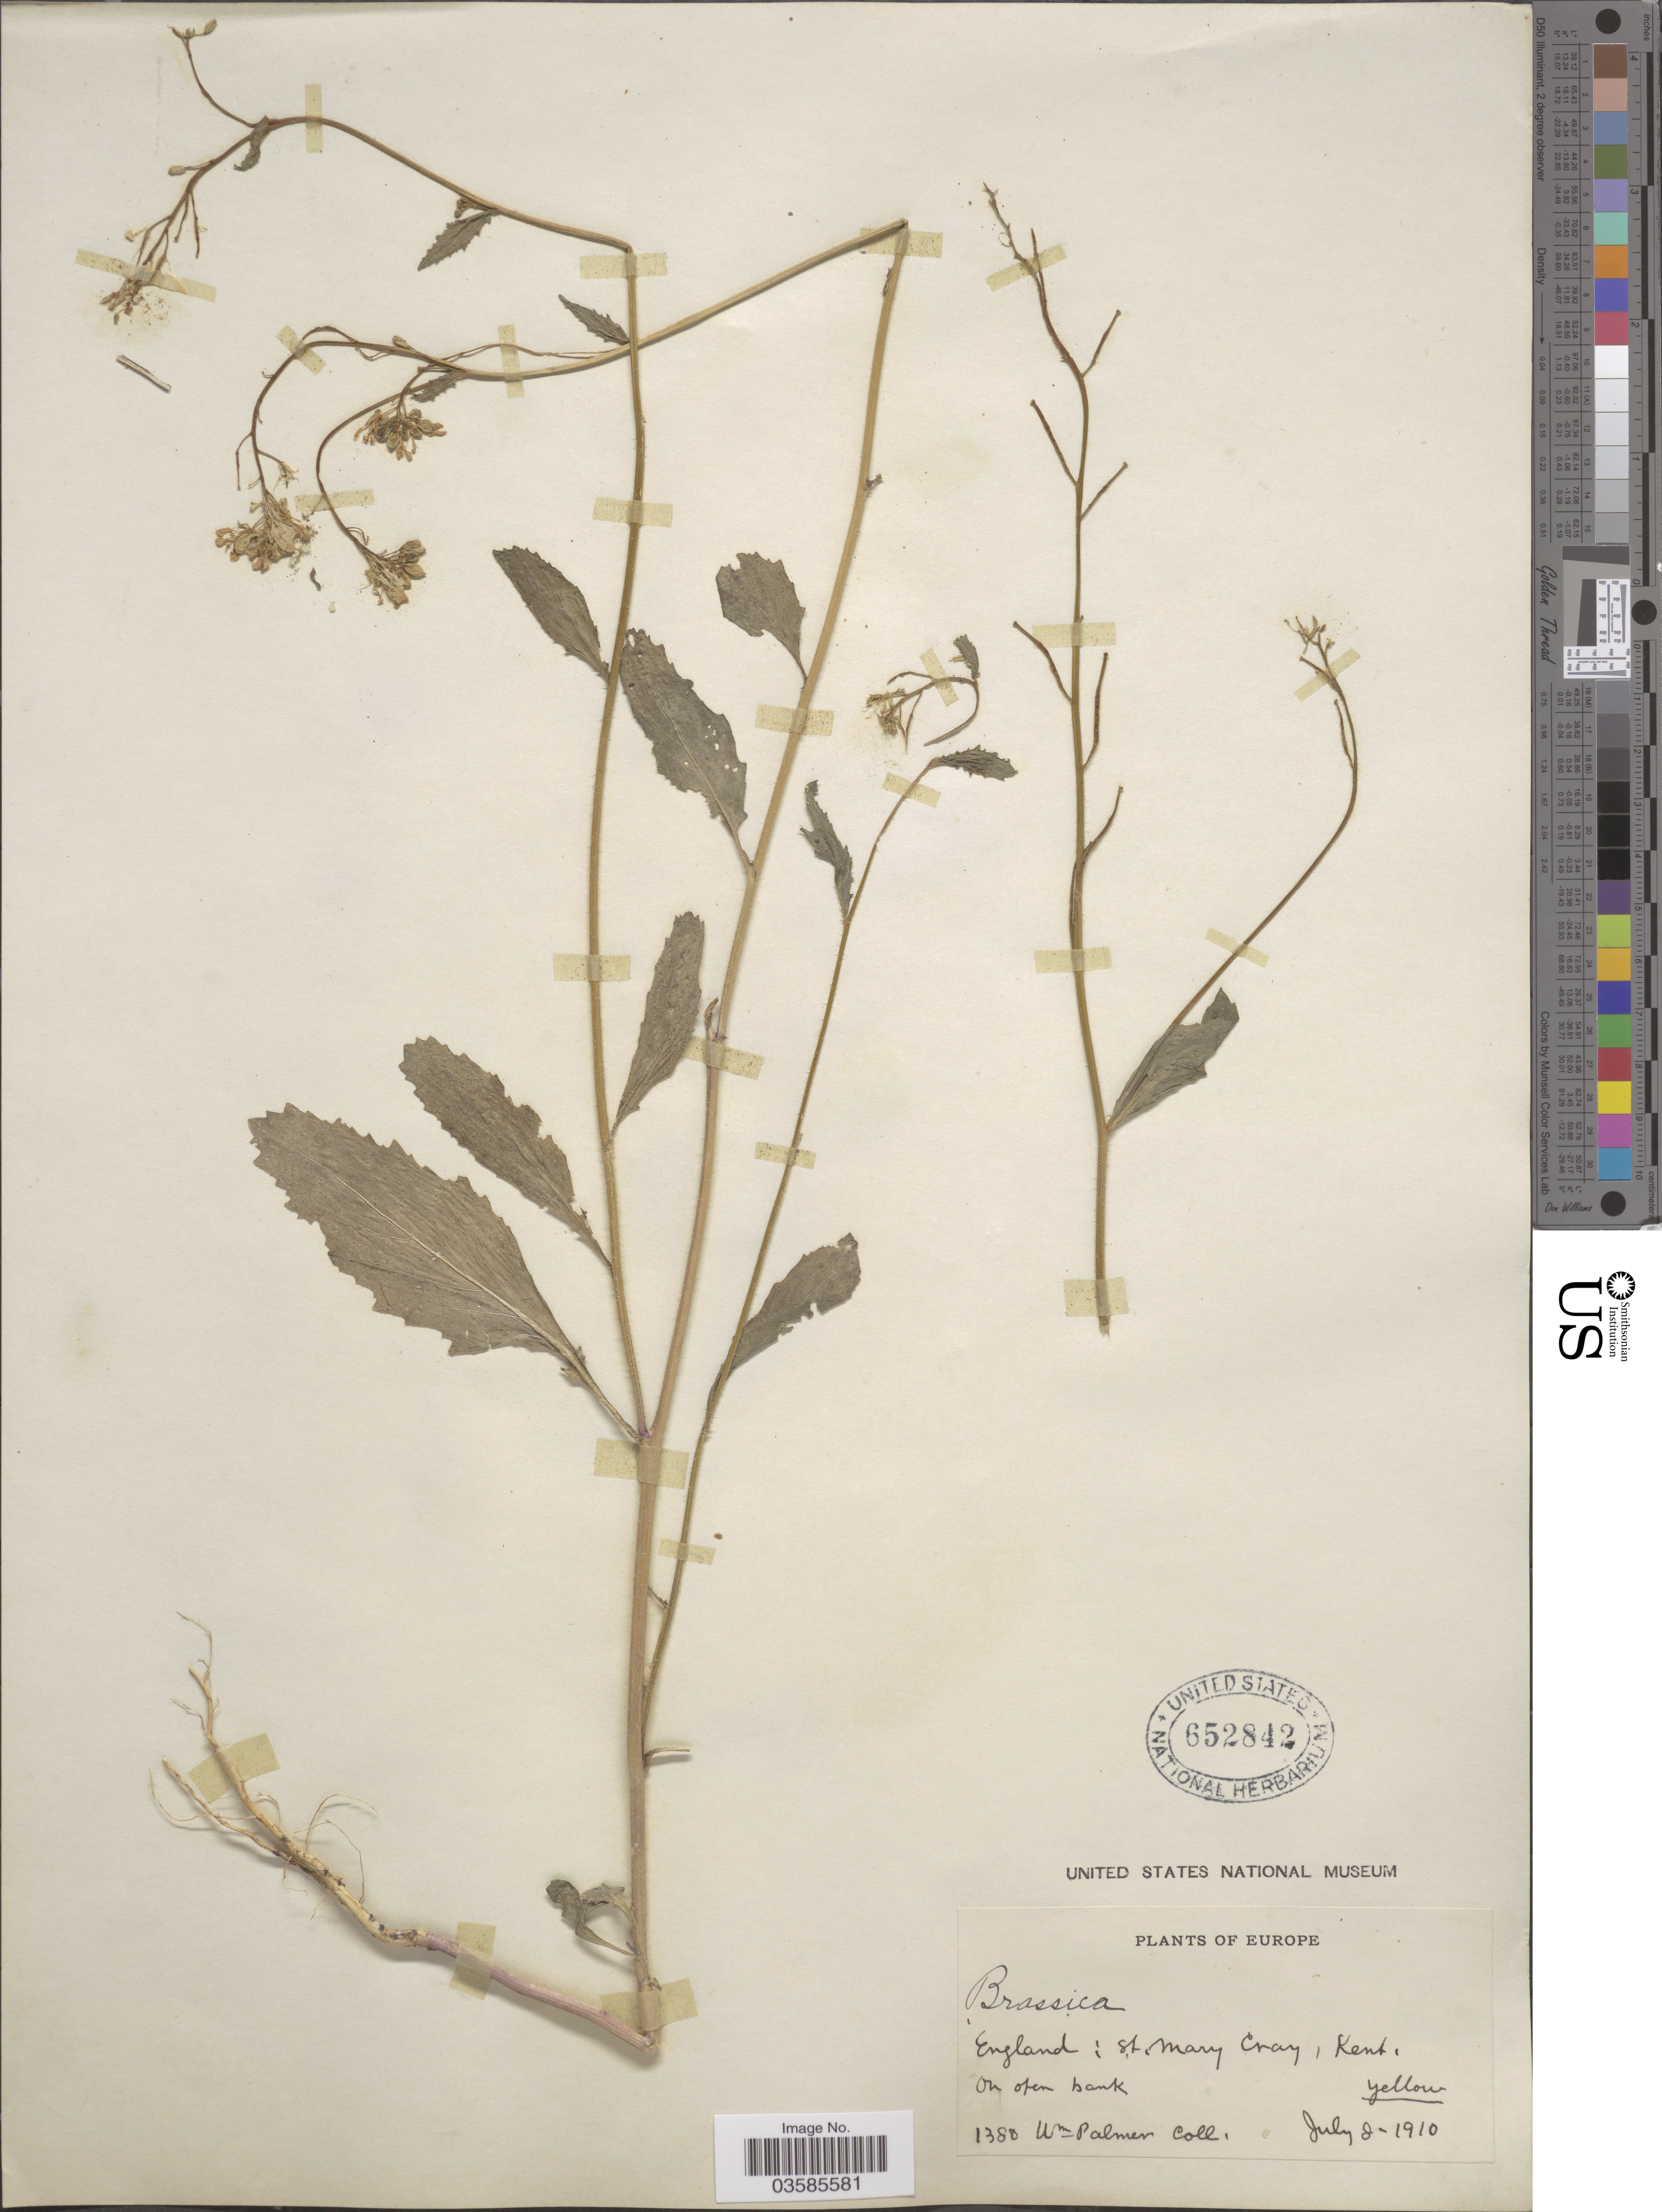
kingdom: Plantae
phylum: Tracheophyta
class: Magnoliopsida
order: Brassicales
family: Brassicaceae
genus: Brassica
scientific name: Brassica sp.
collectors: W. Palmer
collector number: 1380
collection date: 1910-07-08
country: United Kingdom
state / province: England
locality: St. Mary Cray, Kent, on open bank.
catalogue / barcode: US 652842